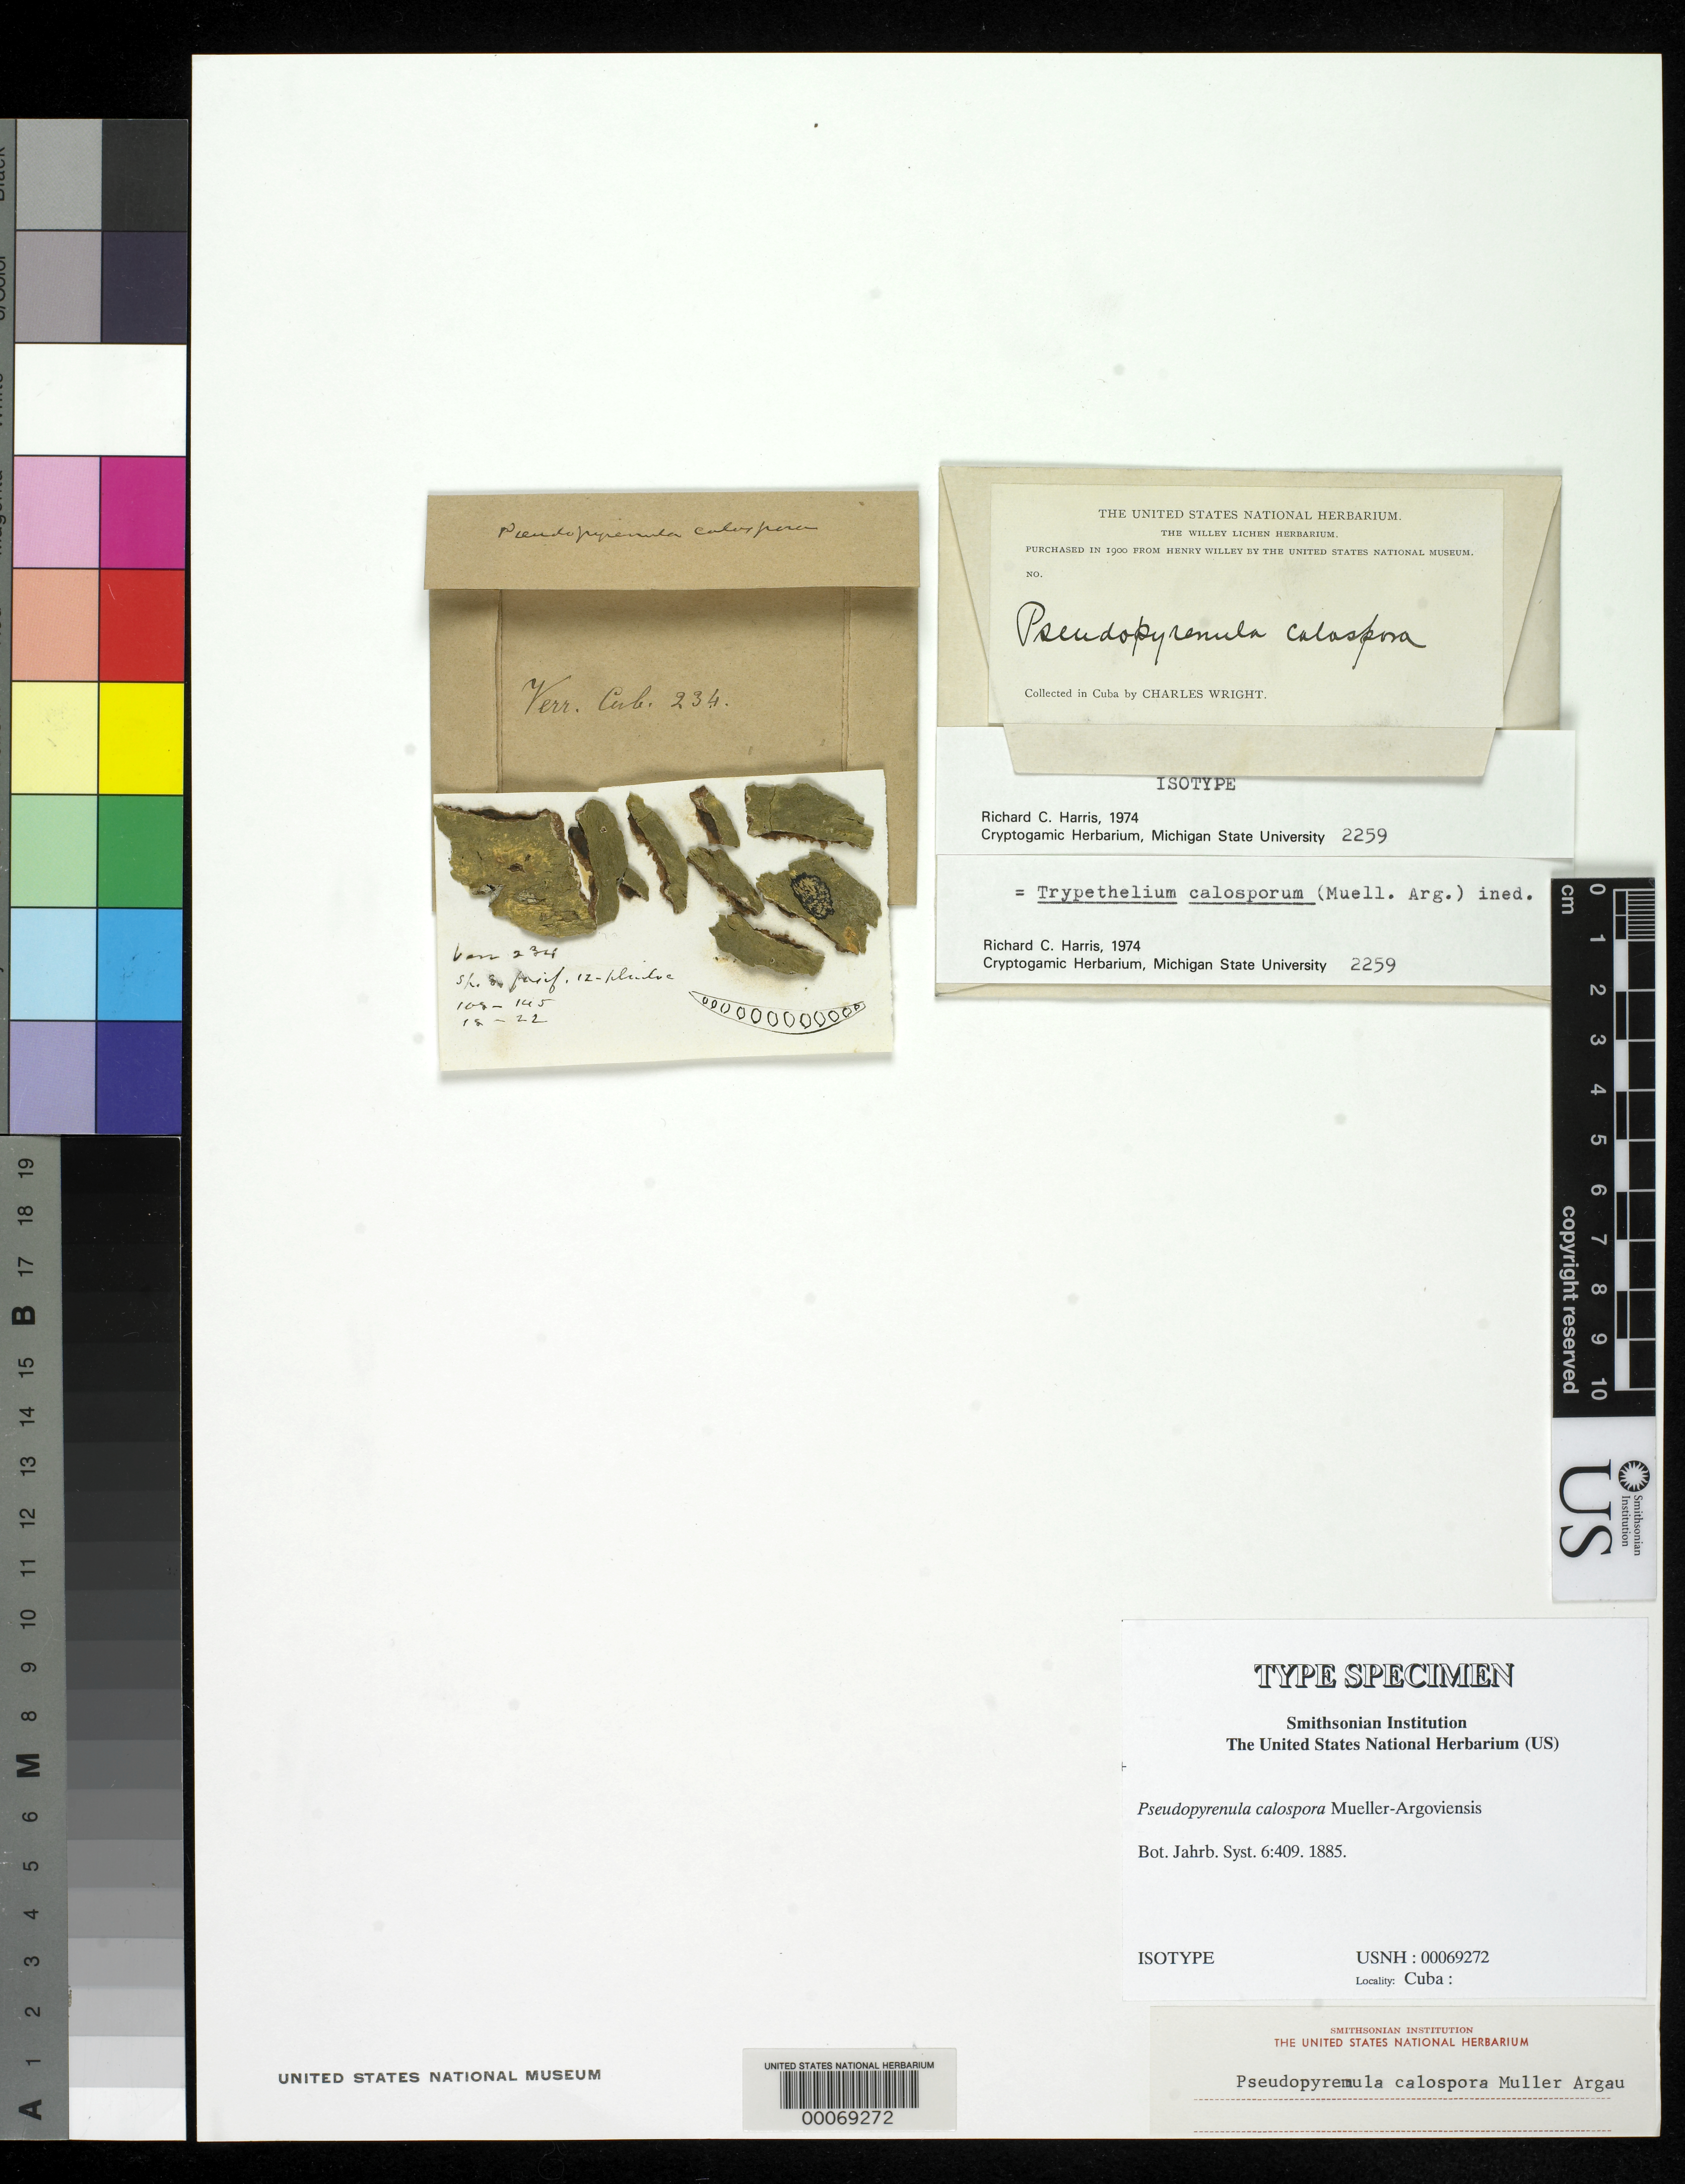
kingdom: Fungi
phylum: Ascomycota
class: Dothideomycetes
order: Trypetheliales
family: Trypetheliaceae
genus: Pseudopyrenula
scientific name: Pseudopyrenula calospora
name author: Müll. Arg.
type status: Isotype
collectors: C. Wright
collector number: Verr. Cub. 234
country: Cuba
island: Greater Antilles